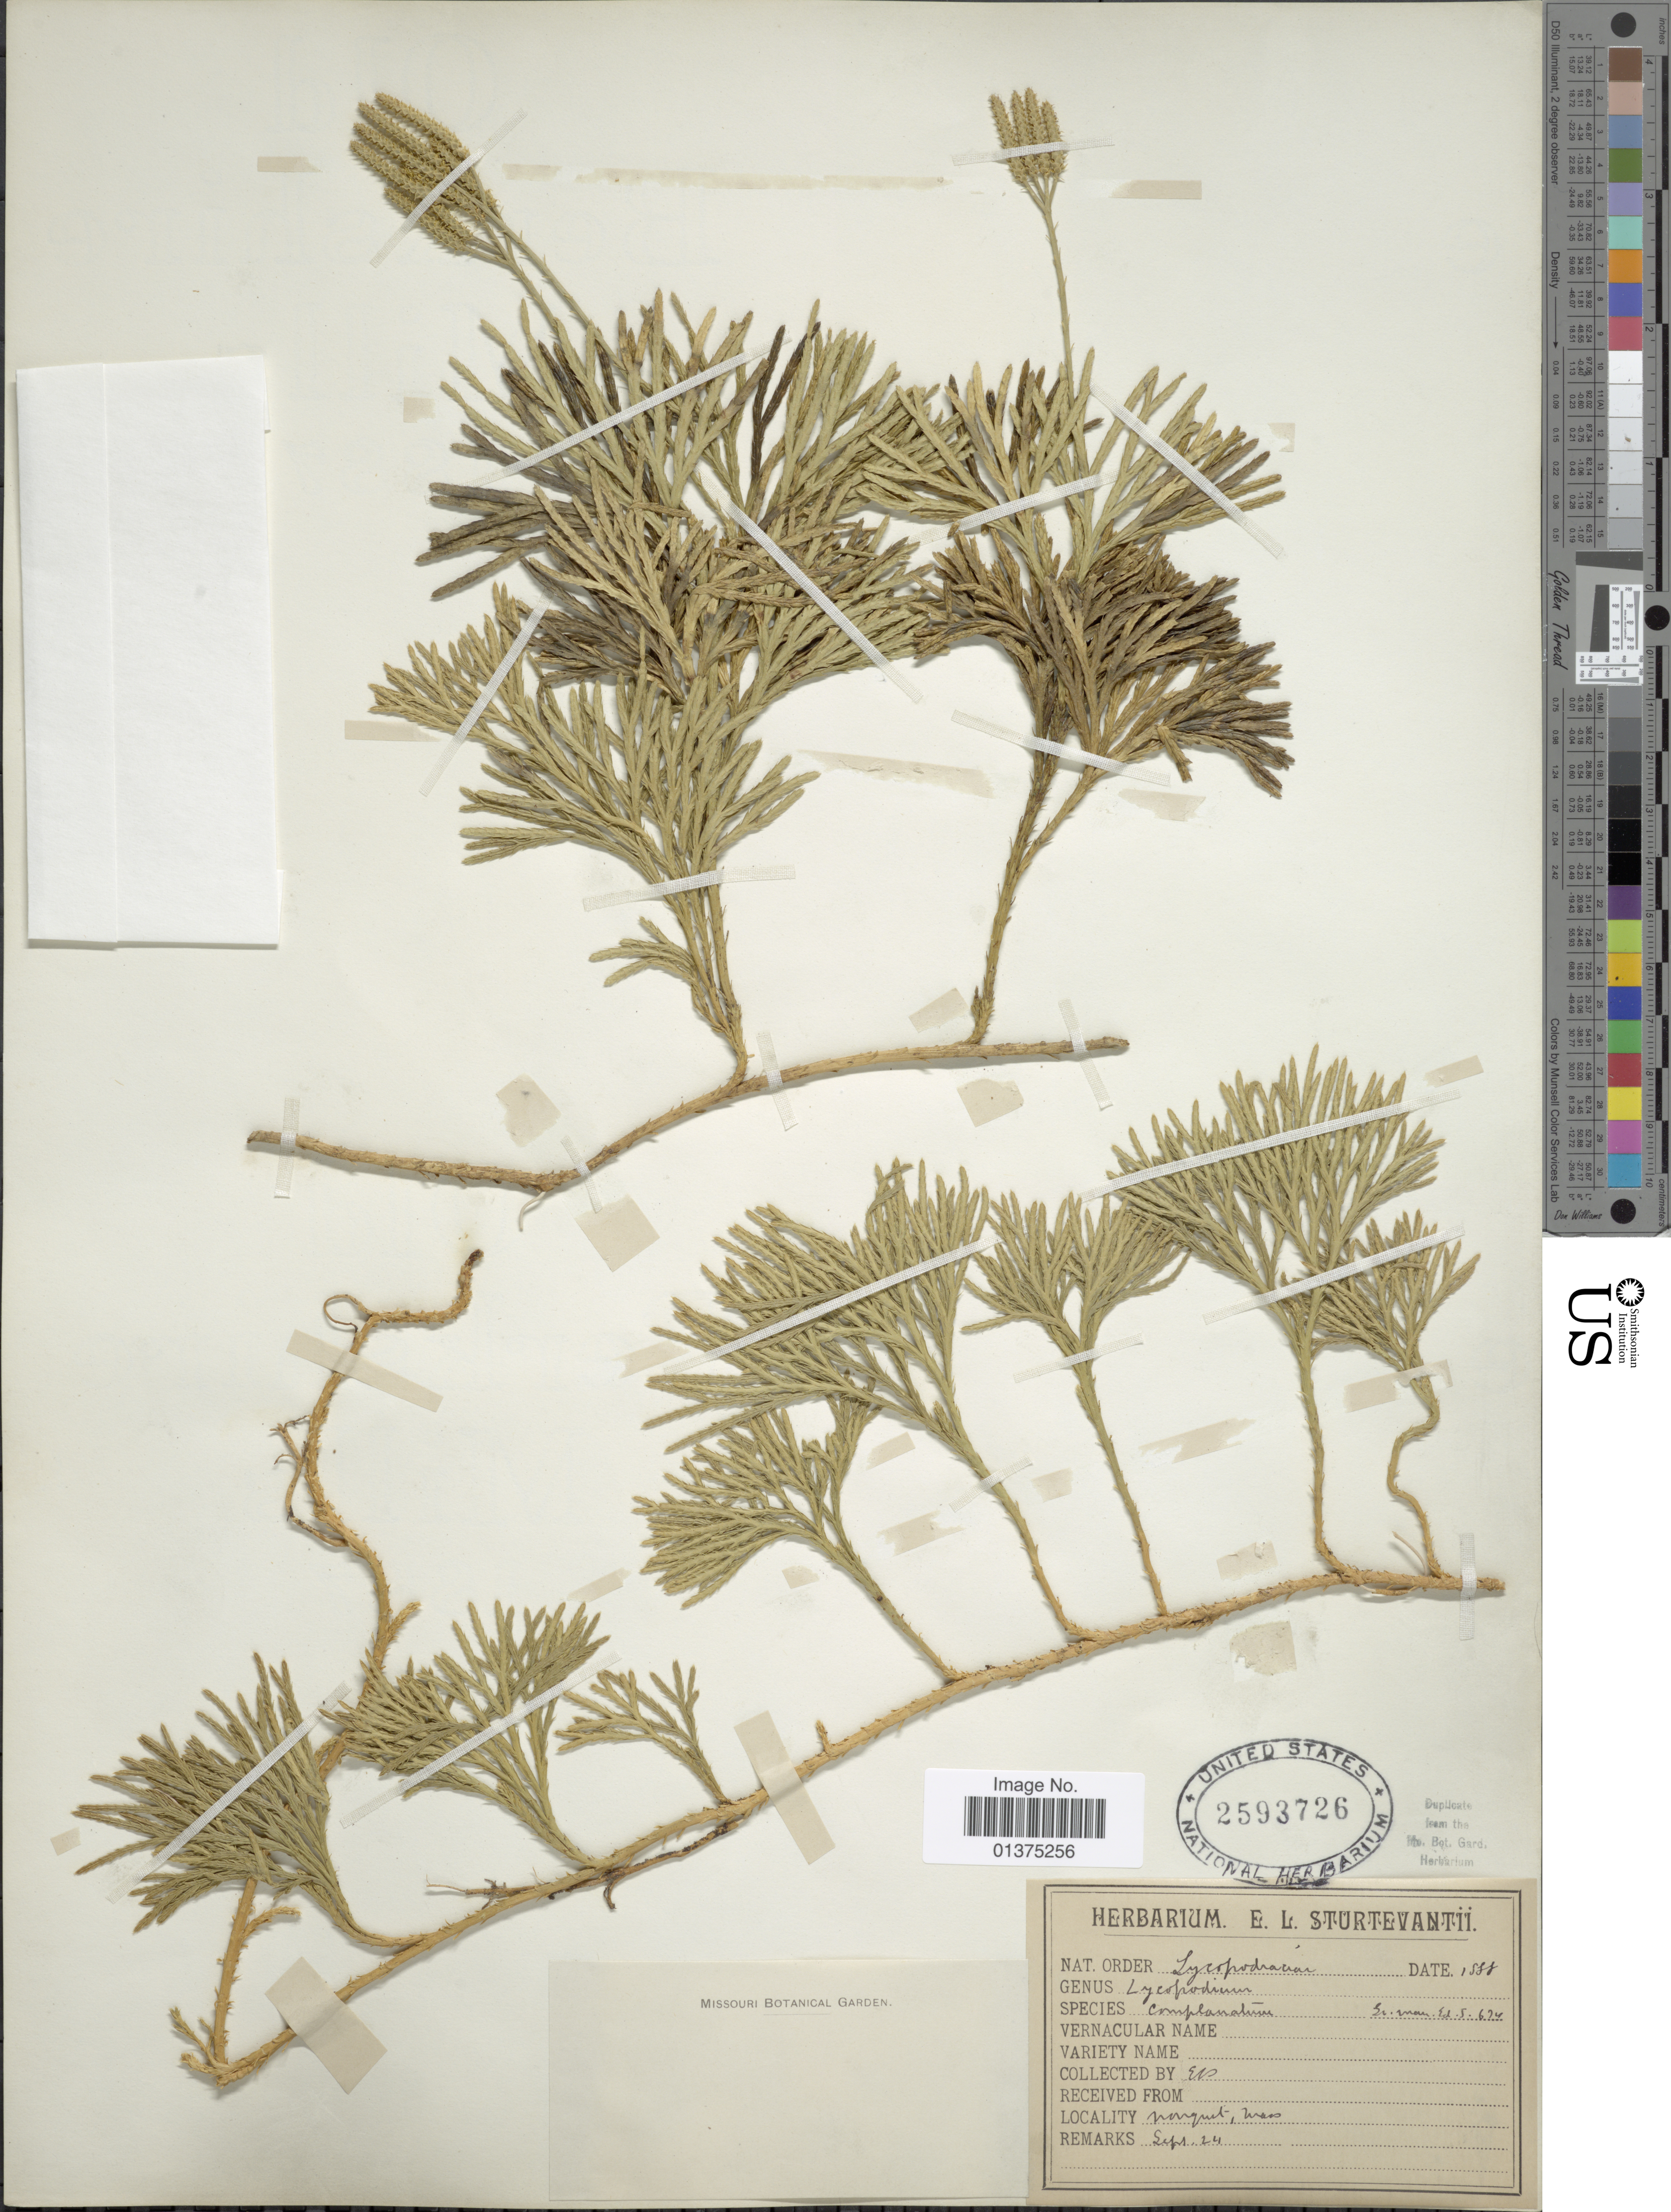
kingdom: Plantae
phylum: Tracheophyta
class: Lycopodiopsida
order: Lycopodiales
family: Lycopodiaceae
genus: Diphasiastrum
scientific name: Diphasiastrum digitatum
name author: (Dill. ex A. Braun) Holub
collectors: E. Sturtevant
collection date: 1888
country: United States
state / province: Massachusetts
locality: Nonquitt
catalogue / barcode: US 2593726